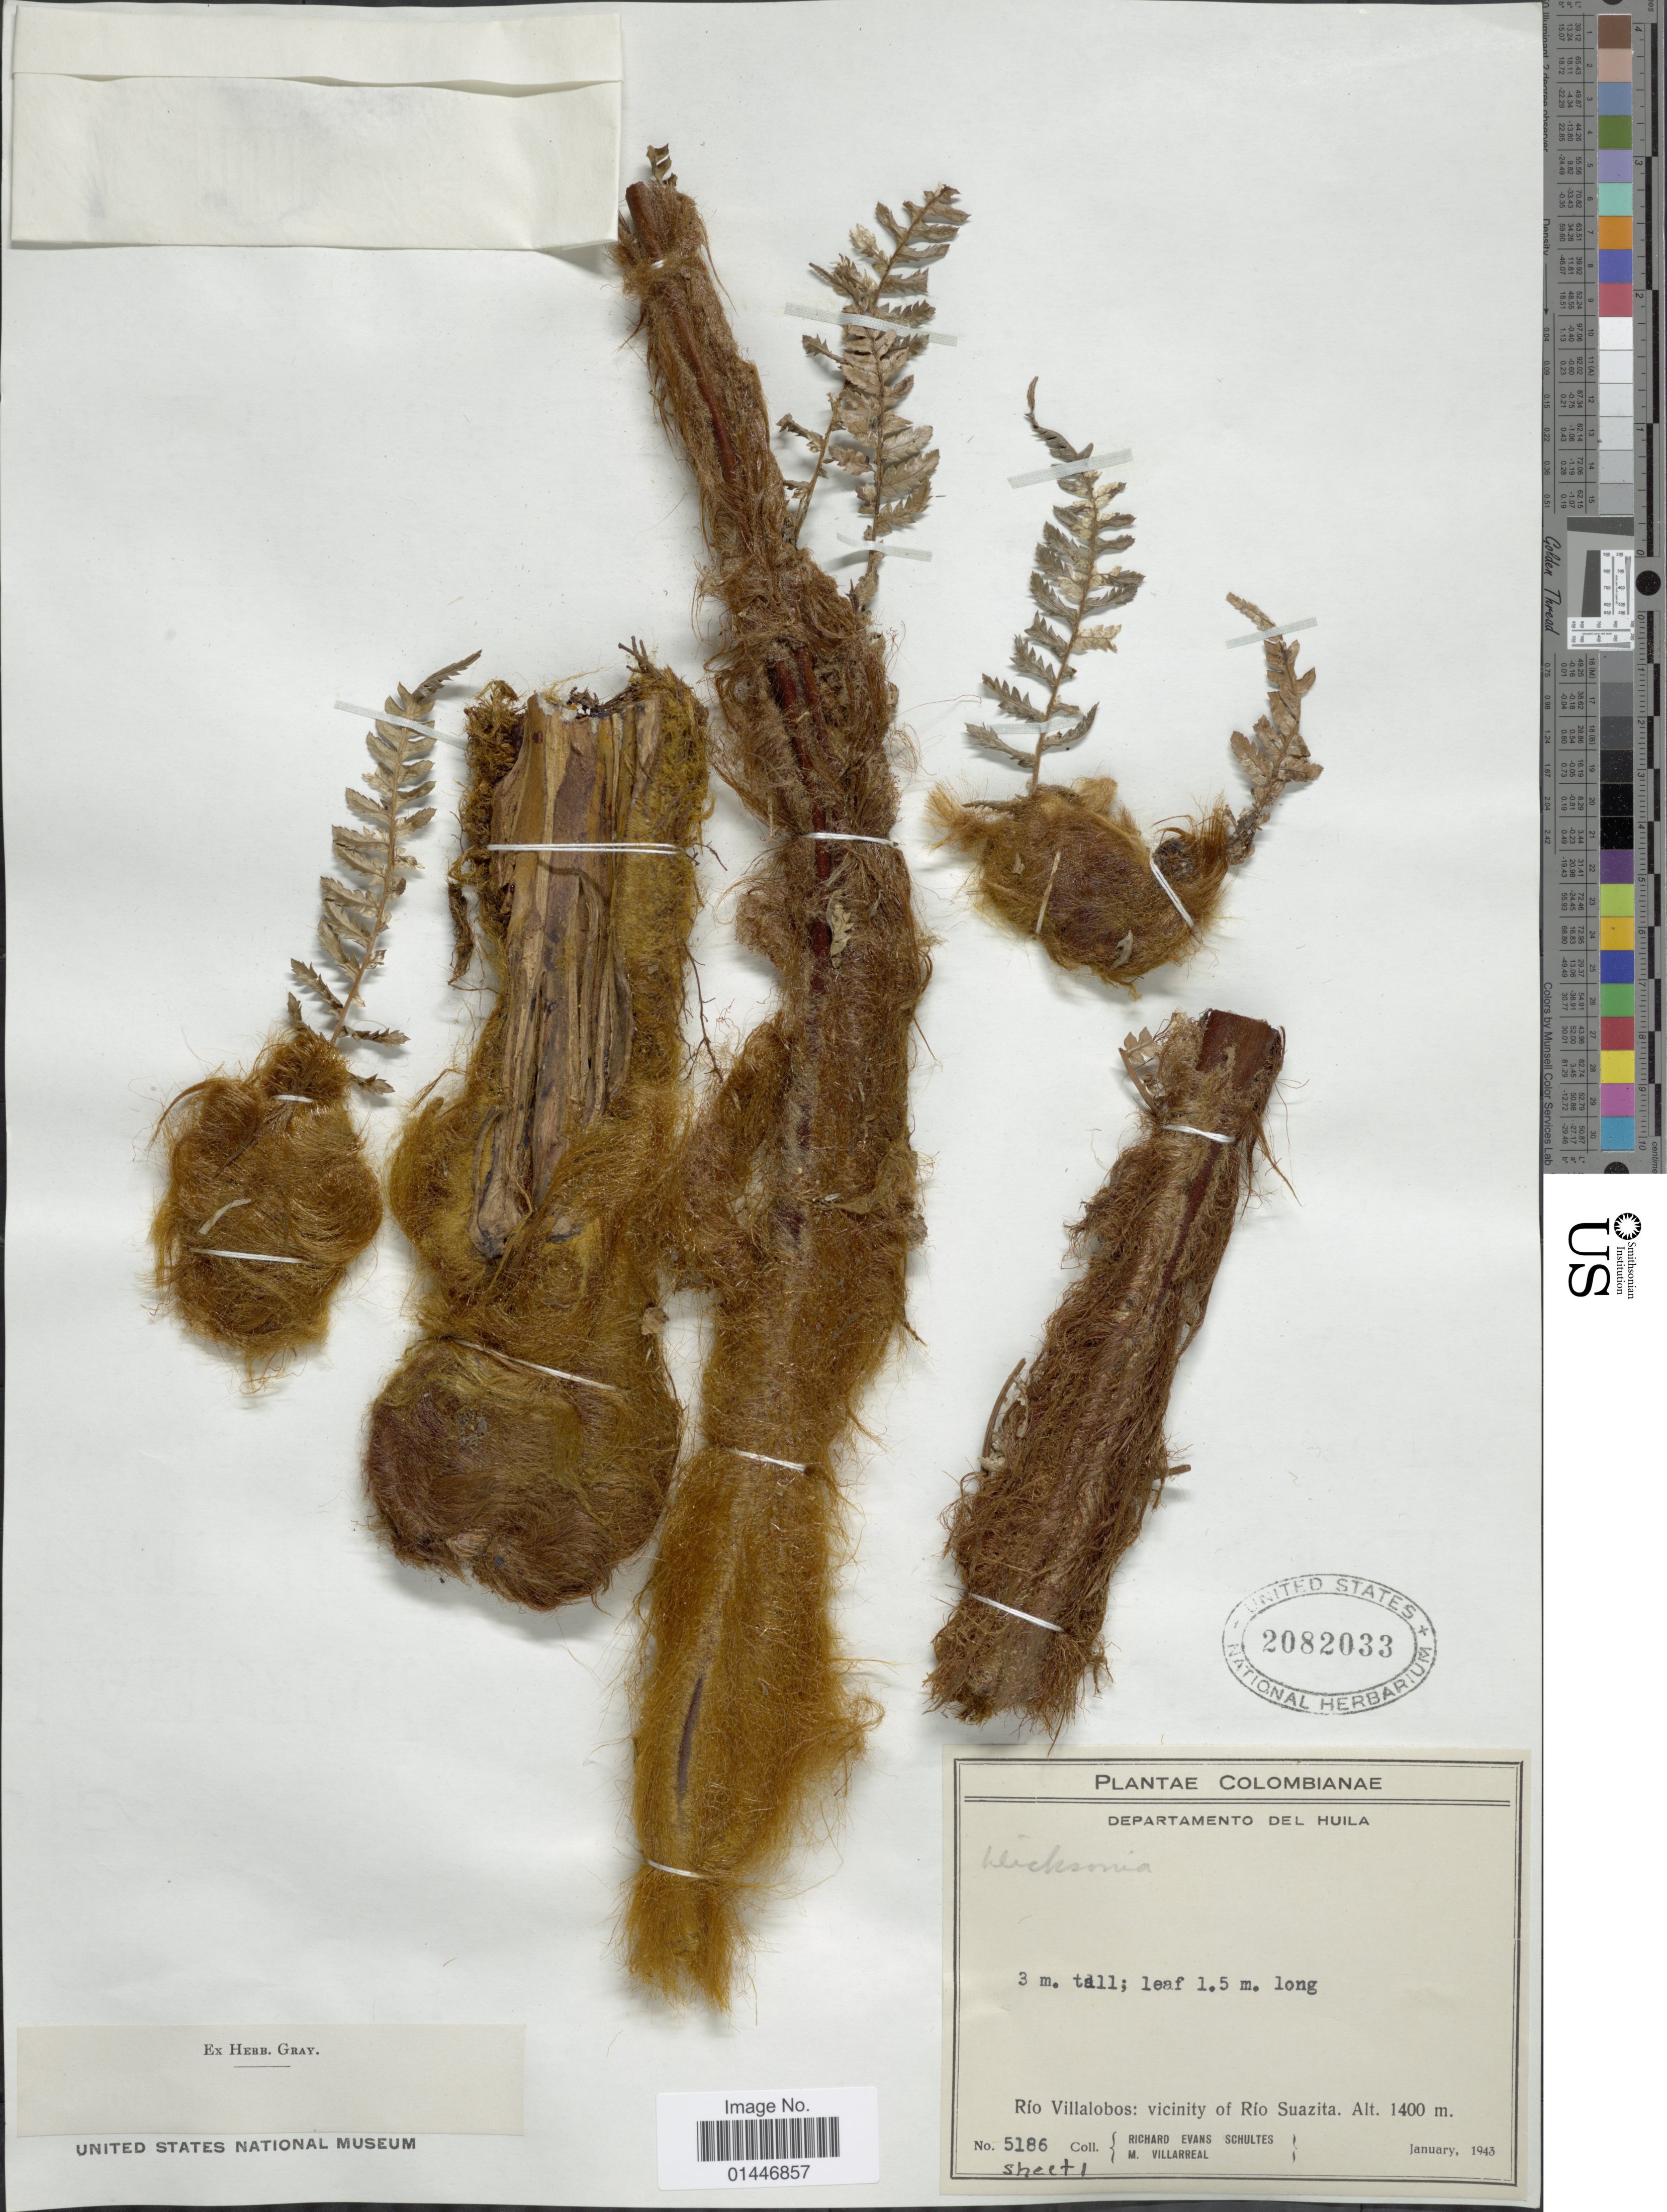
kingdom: Plantae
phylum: Tracheophyta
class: Polypodiopsida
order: Cyatheales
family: Dicksoniaceae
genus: Dicksonia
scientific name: Dicksonia sp.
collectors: R. E. Schultes & M. Villarreal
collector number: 5186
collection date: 1943-01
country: Colombia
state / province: Huila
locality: Rio Villalobos, Vicinity of Rio Suazita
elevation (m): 1400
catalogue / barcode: US 2082033